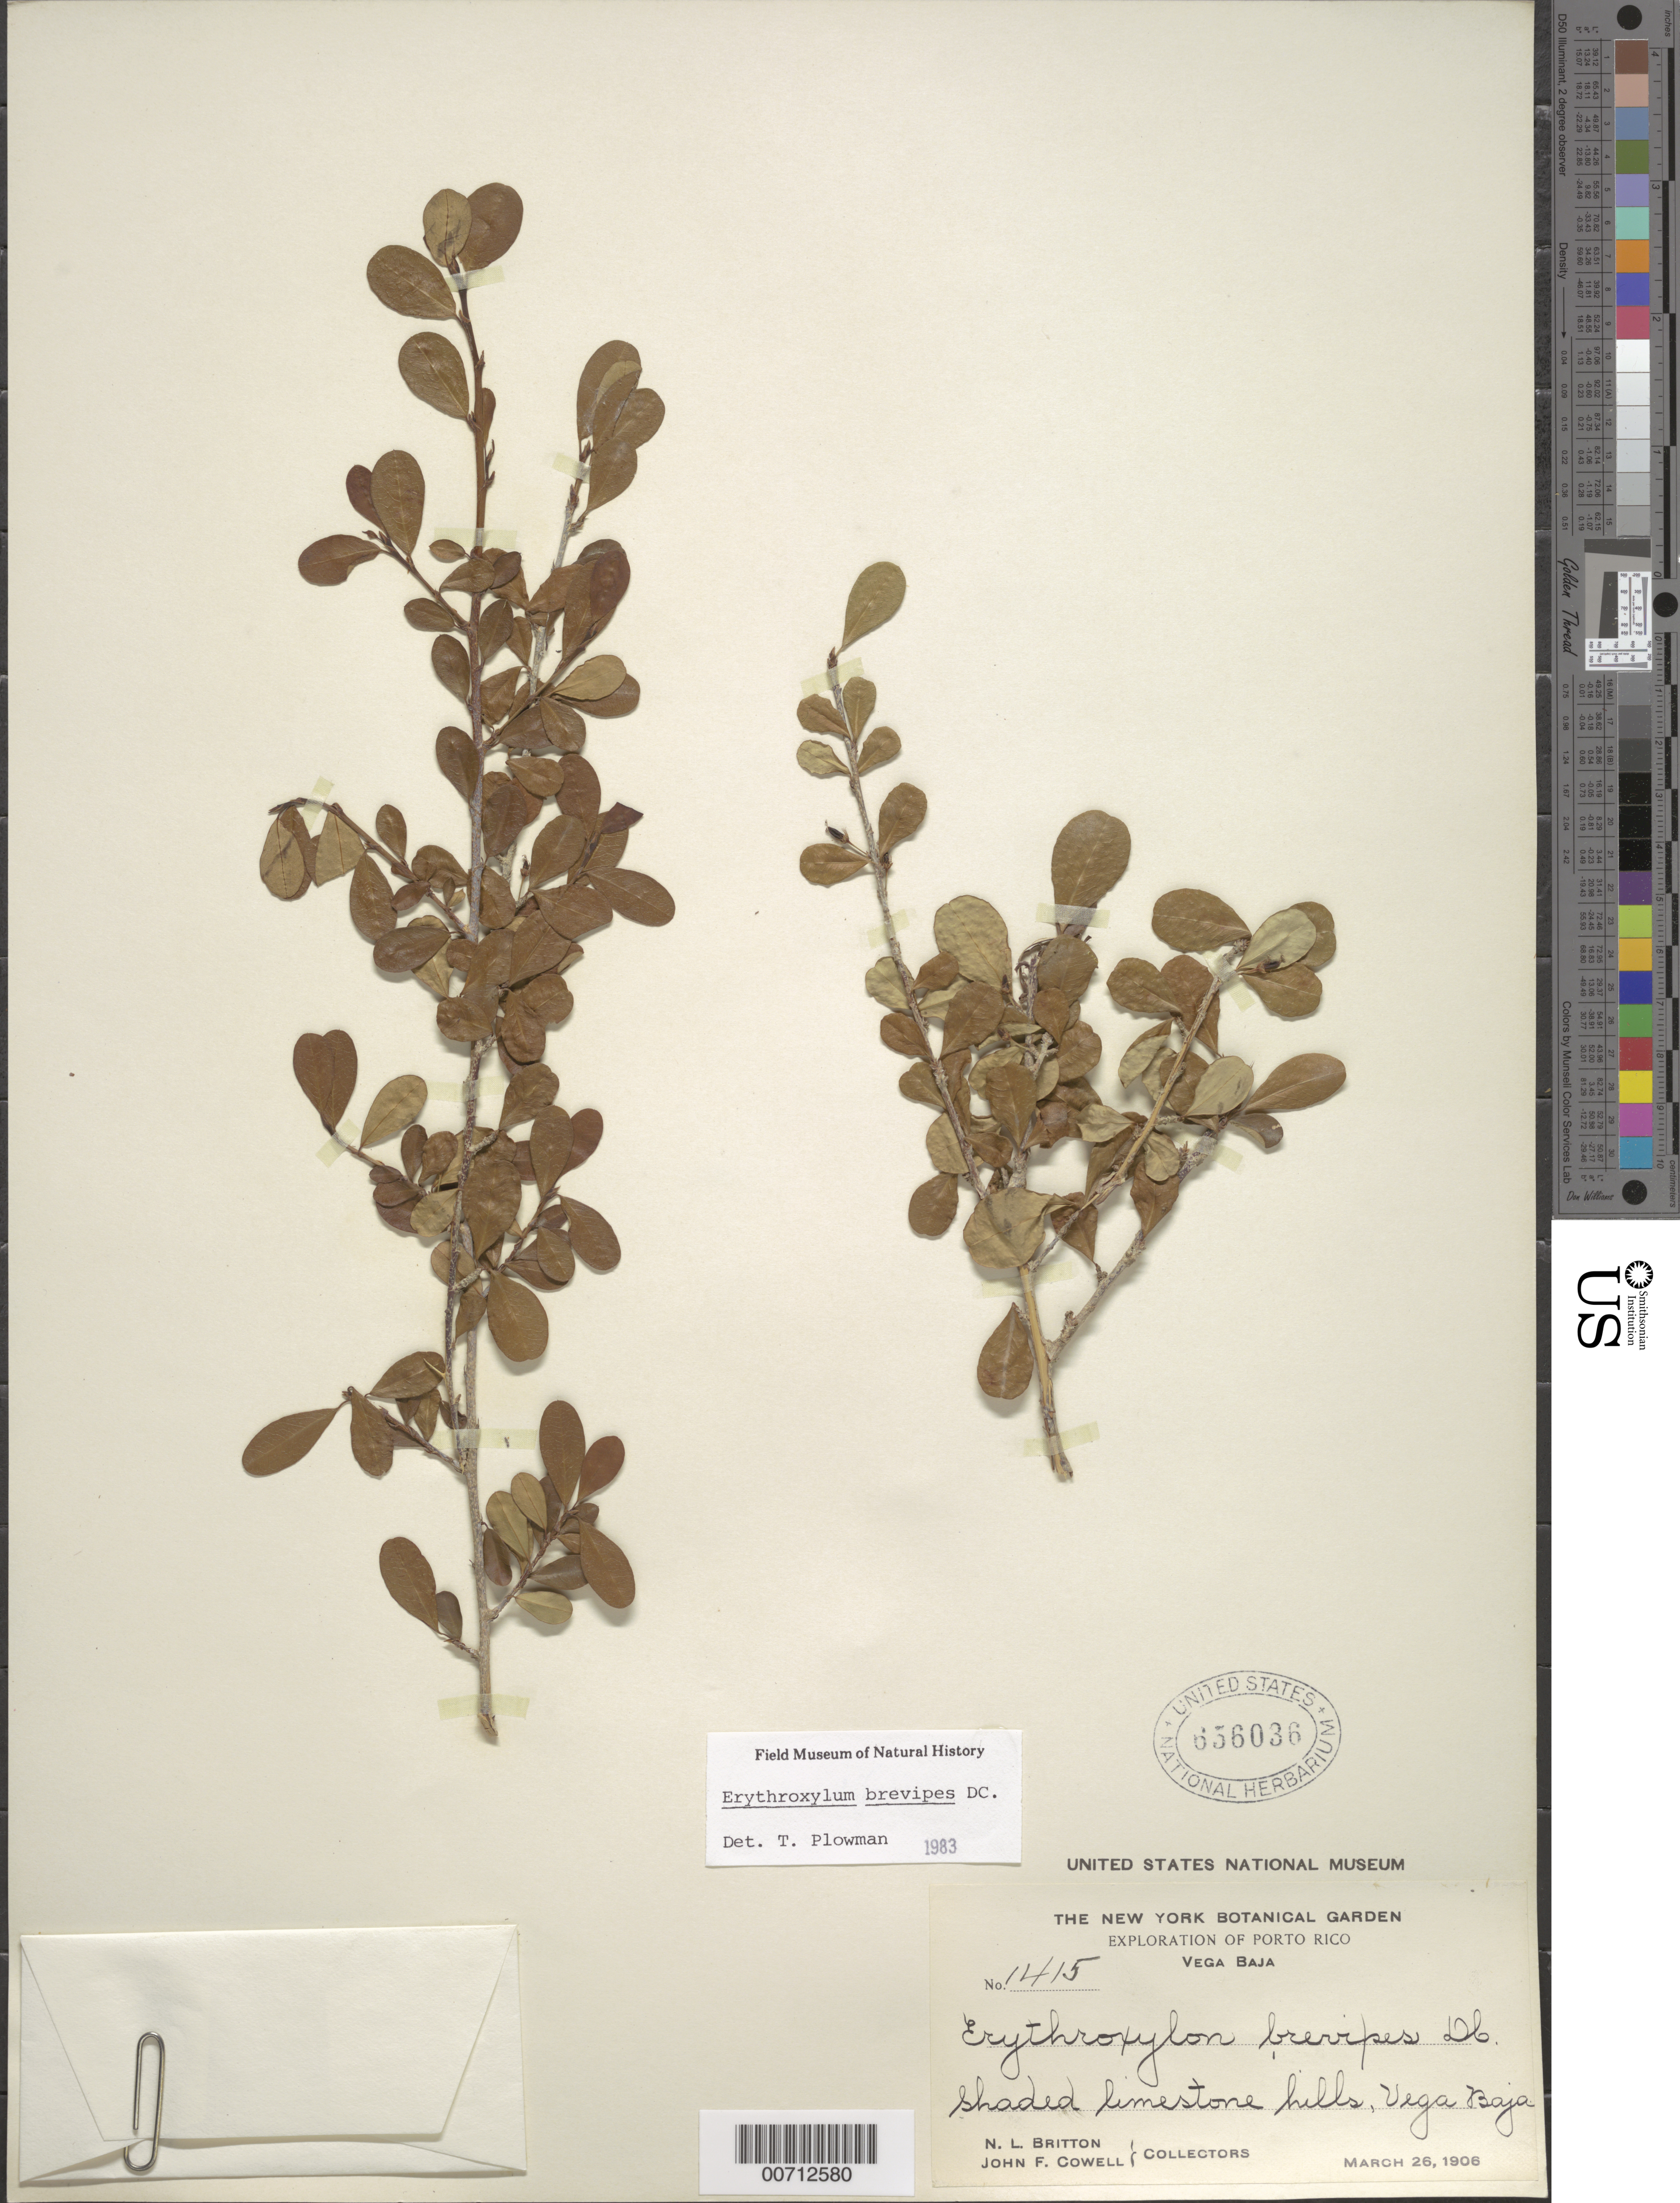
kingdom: Plantae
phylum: Tracheophyta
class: Magnoliopsida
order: Malpighiales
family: Erythroxylaceae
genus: Erythroxylum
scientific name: Erythroxylum brevipes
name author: DC.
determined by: Plowman, Timothy C.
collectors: N. Britton & J. F. Cowell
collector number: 1415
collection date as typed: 26 Mar 1906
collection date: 1906-03-26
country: Puerto Rico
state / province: Vega Baja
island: Greater Antilles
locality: Vega Baja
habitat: Shaded limestone hills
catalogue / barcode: US 656036